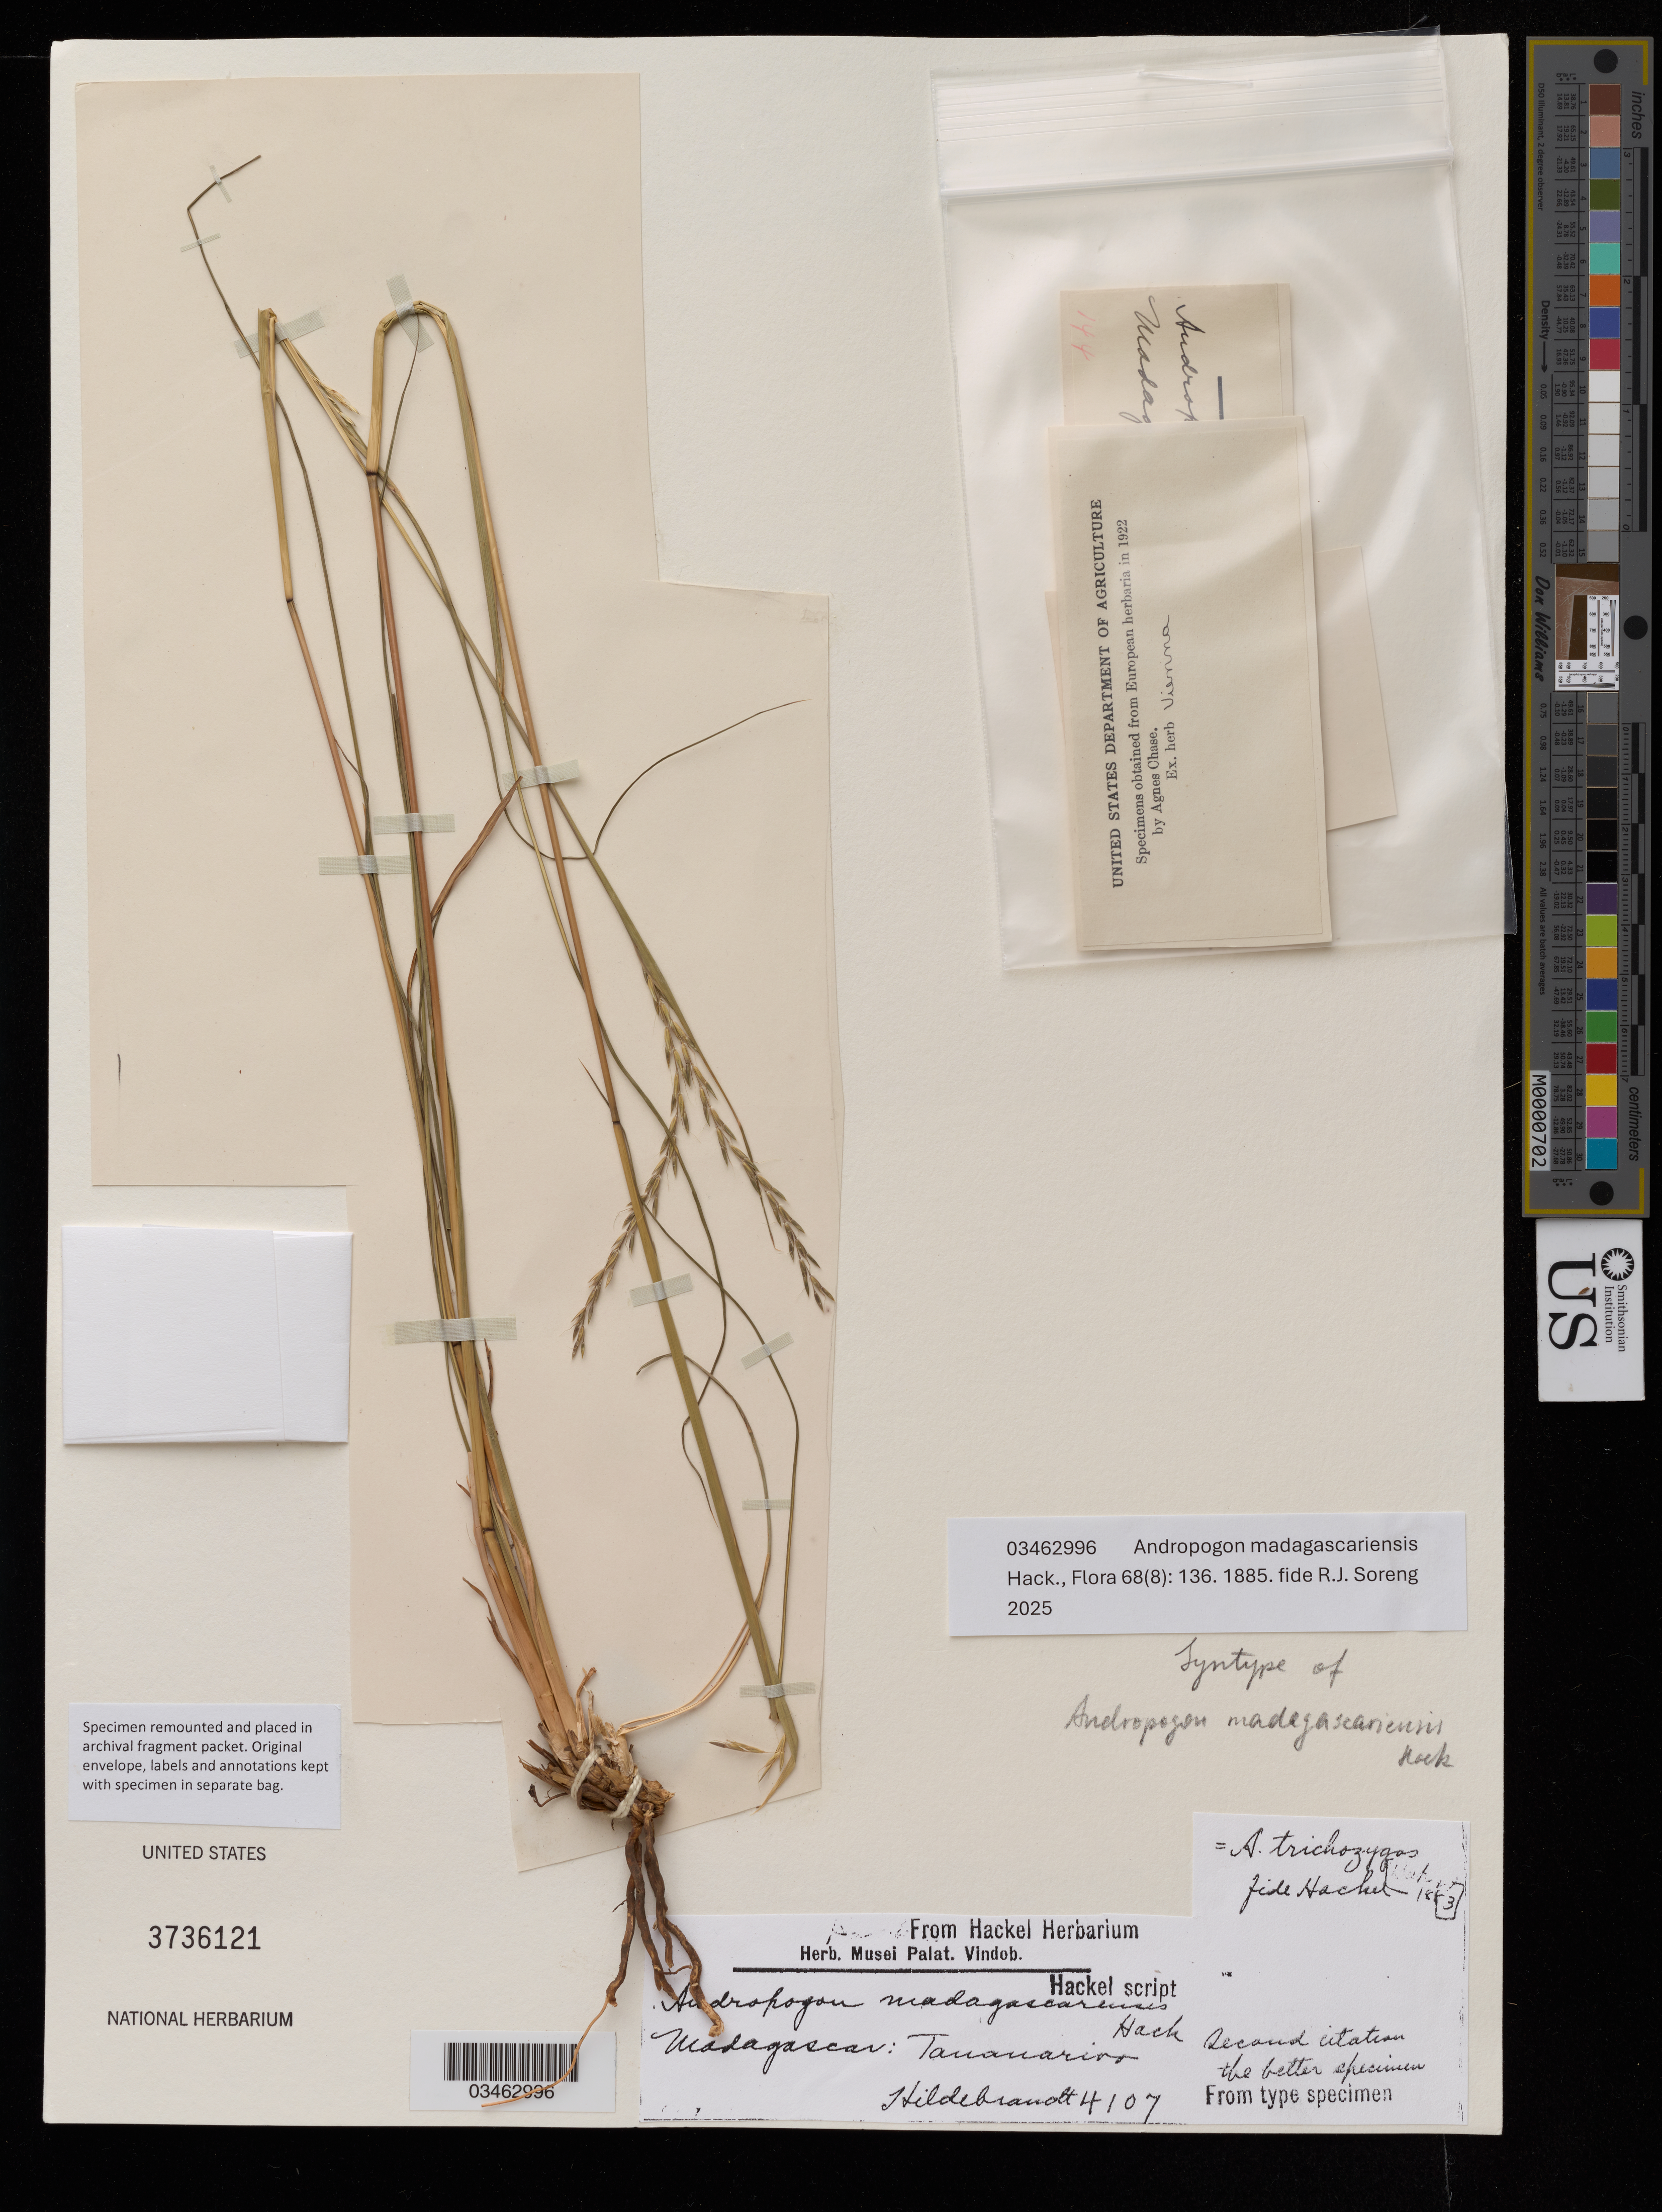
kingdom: Plantae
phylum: Tracheophyta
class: Liliopsida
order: Poales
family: Poaceae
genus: Andropogon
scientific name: Andropogon madagascariensis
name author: Hack.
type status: Syntype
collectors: J. Hildebrandt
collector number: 4107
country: Madagascar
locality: Tananarivo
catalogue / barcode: US 3736121